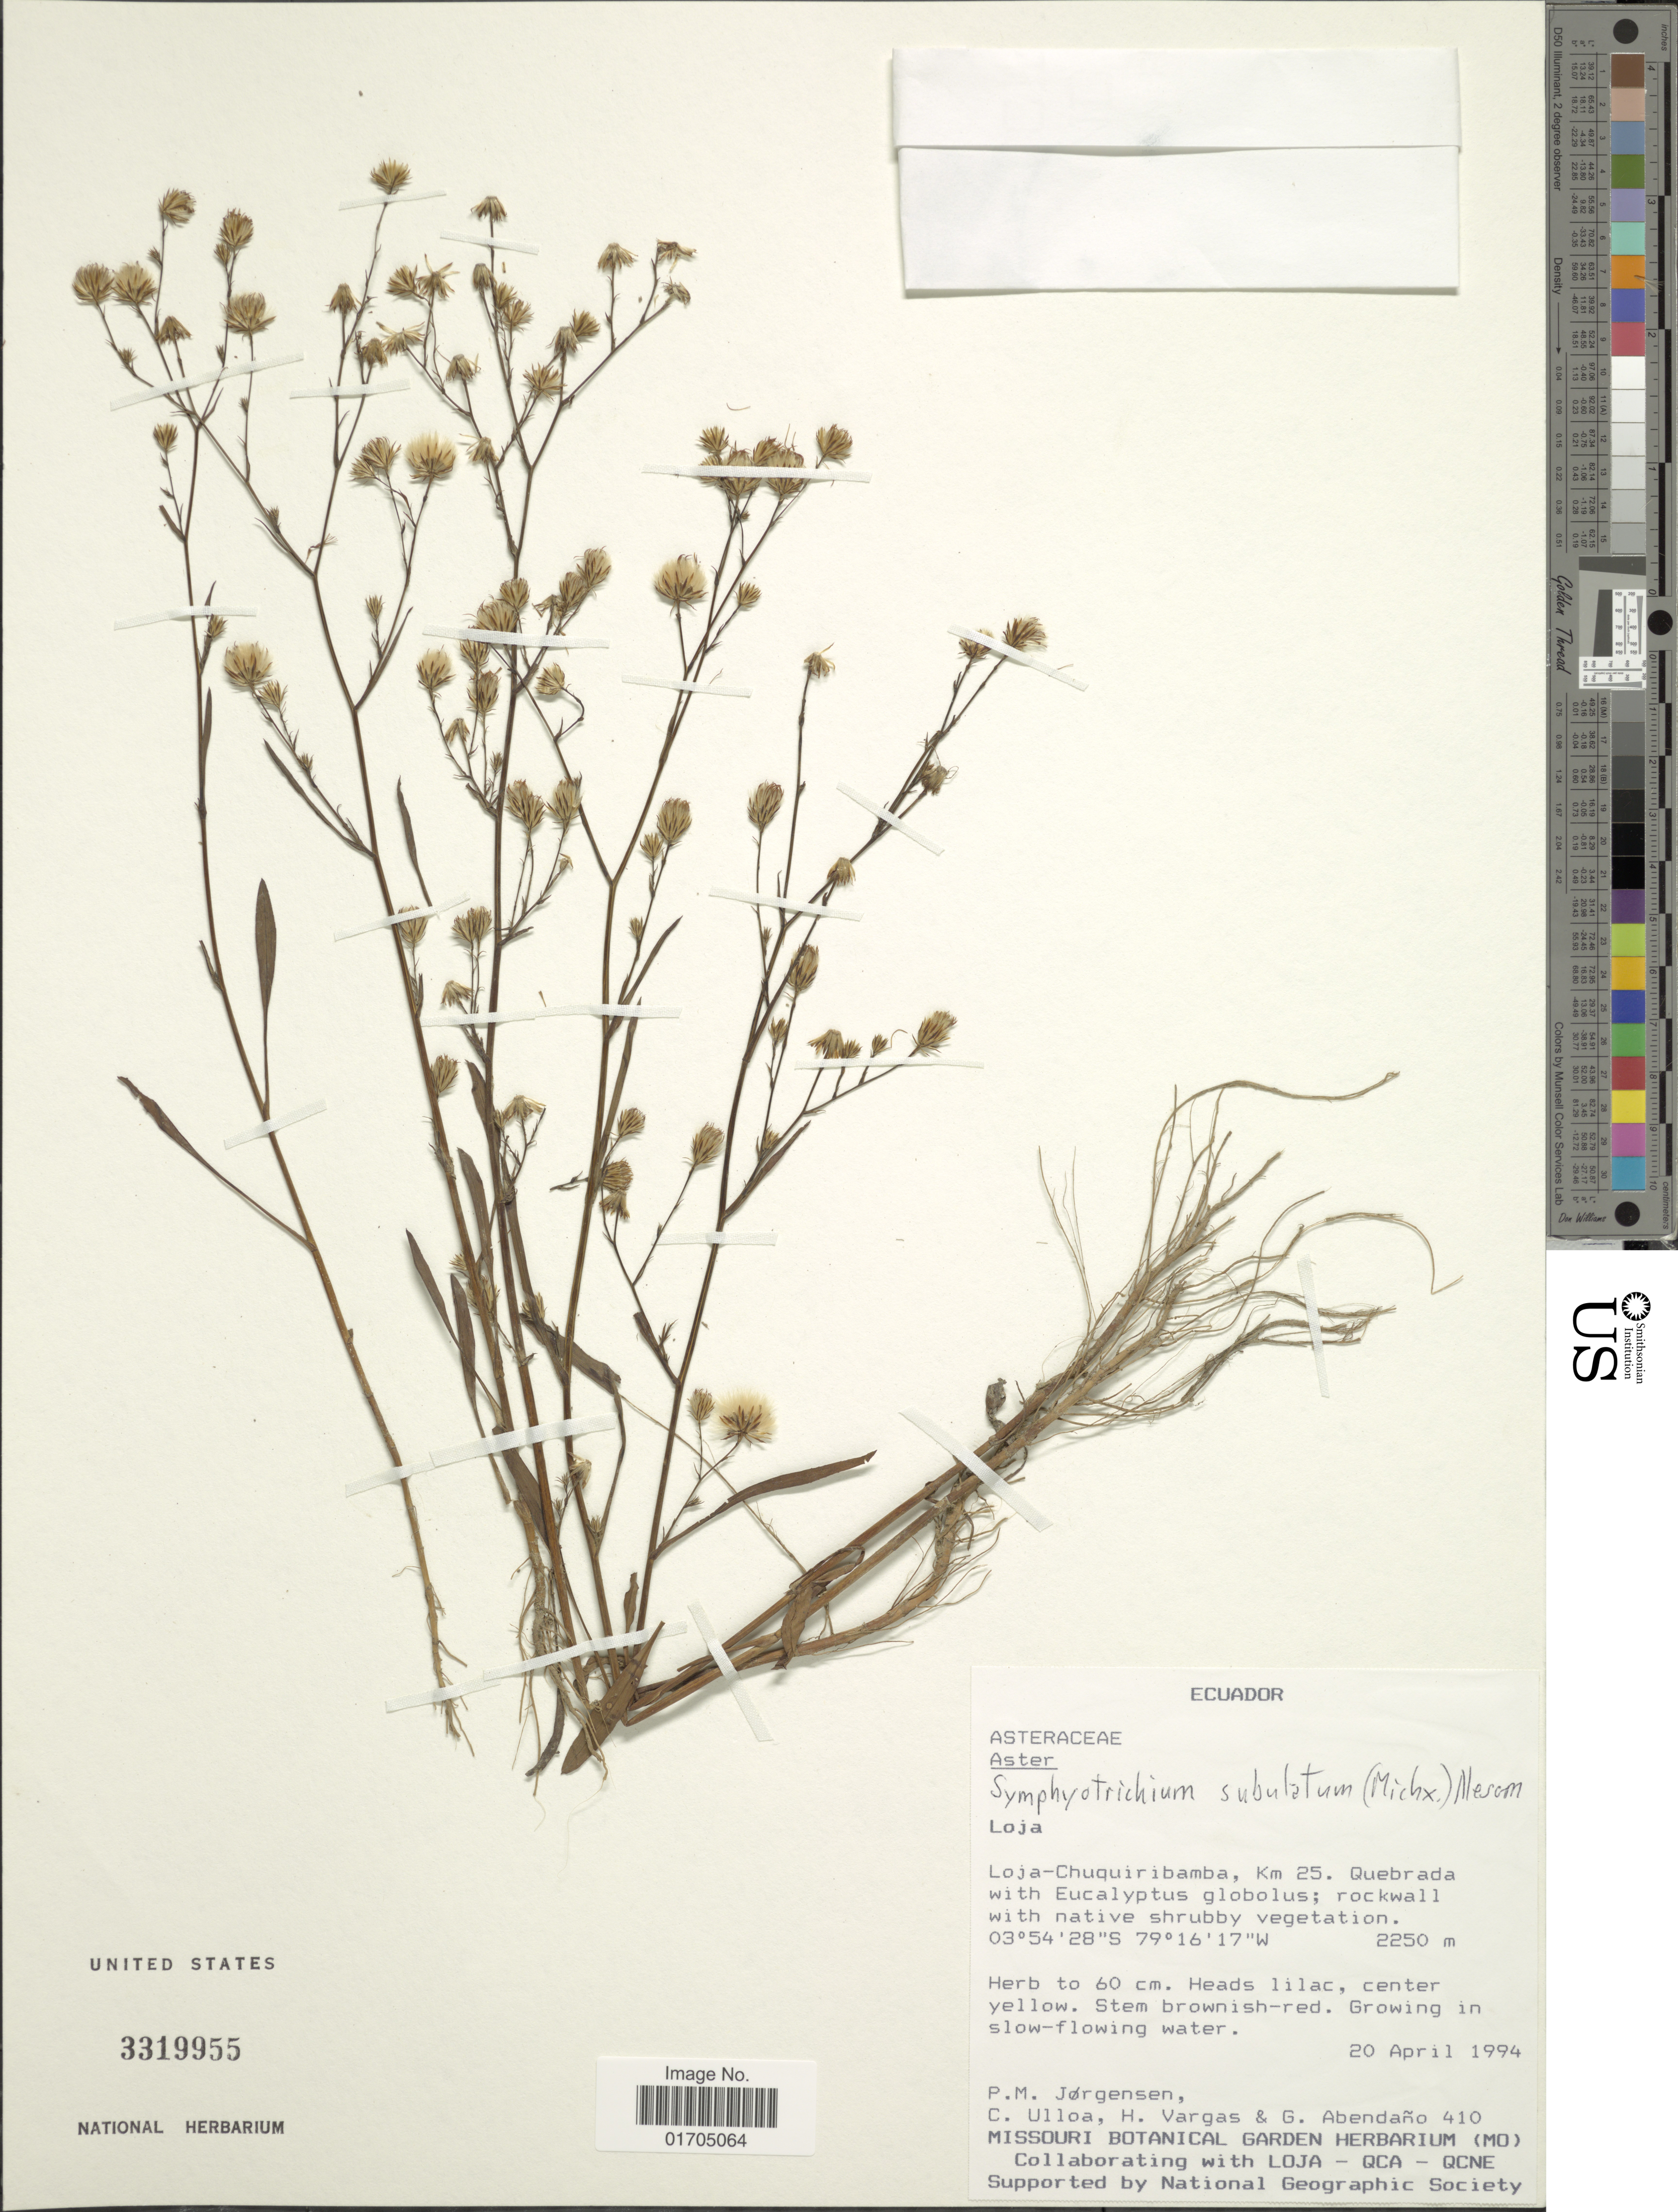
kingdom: Plantae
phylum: Tracheophyta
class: Magnoliopsida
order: Asterales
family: Asteraceae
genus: Symphyotrichum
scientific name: Symphyotrichum subulatum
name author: (Michx.) G.L. Nesom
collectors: P. Jørgensen, C. Ulloa & G. Abendaño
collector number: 410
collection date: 1994-04-20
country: Ecuador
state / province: Loja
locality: Loja-Chuquiribamba, Km 25. Quebrada with Eucalyptus globolus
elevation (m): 2250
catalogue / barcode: US 3319955